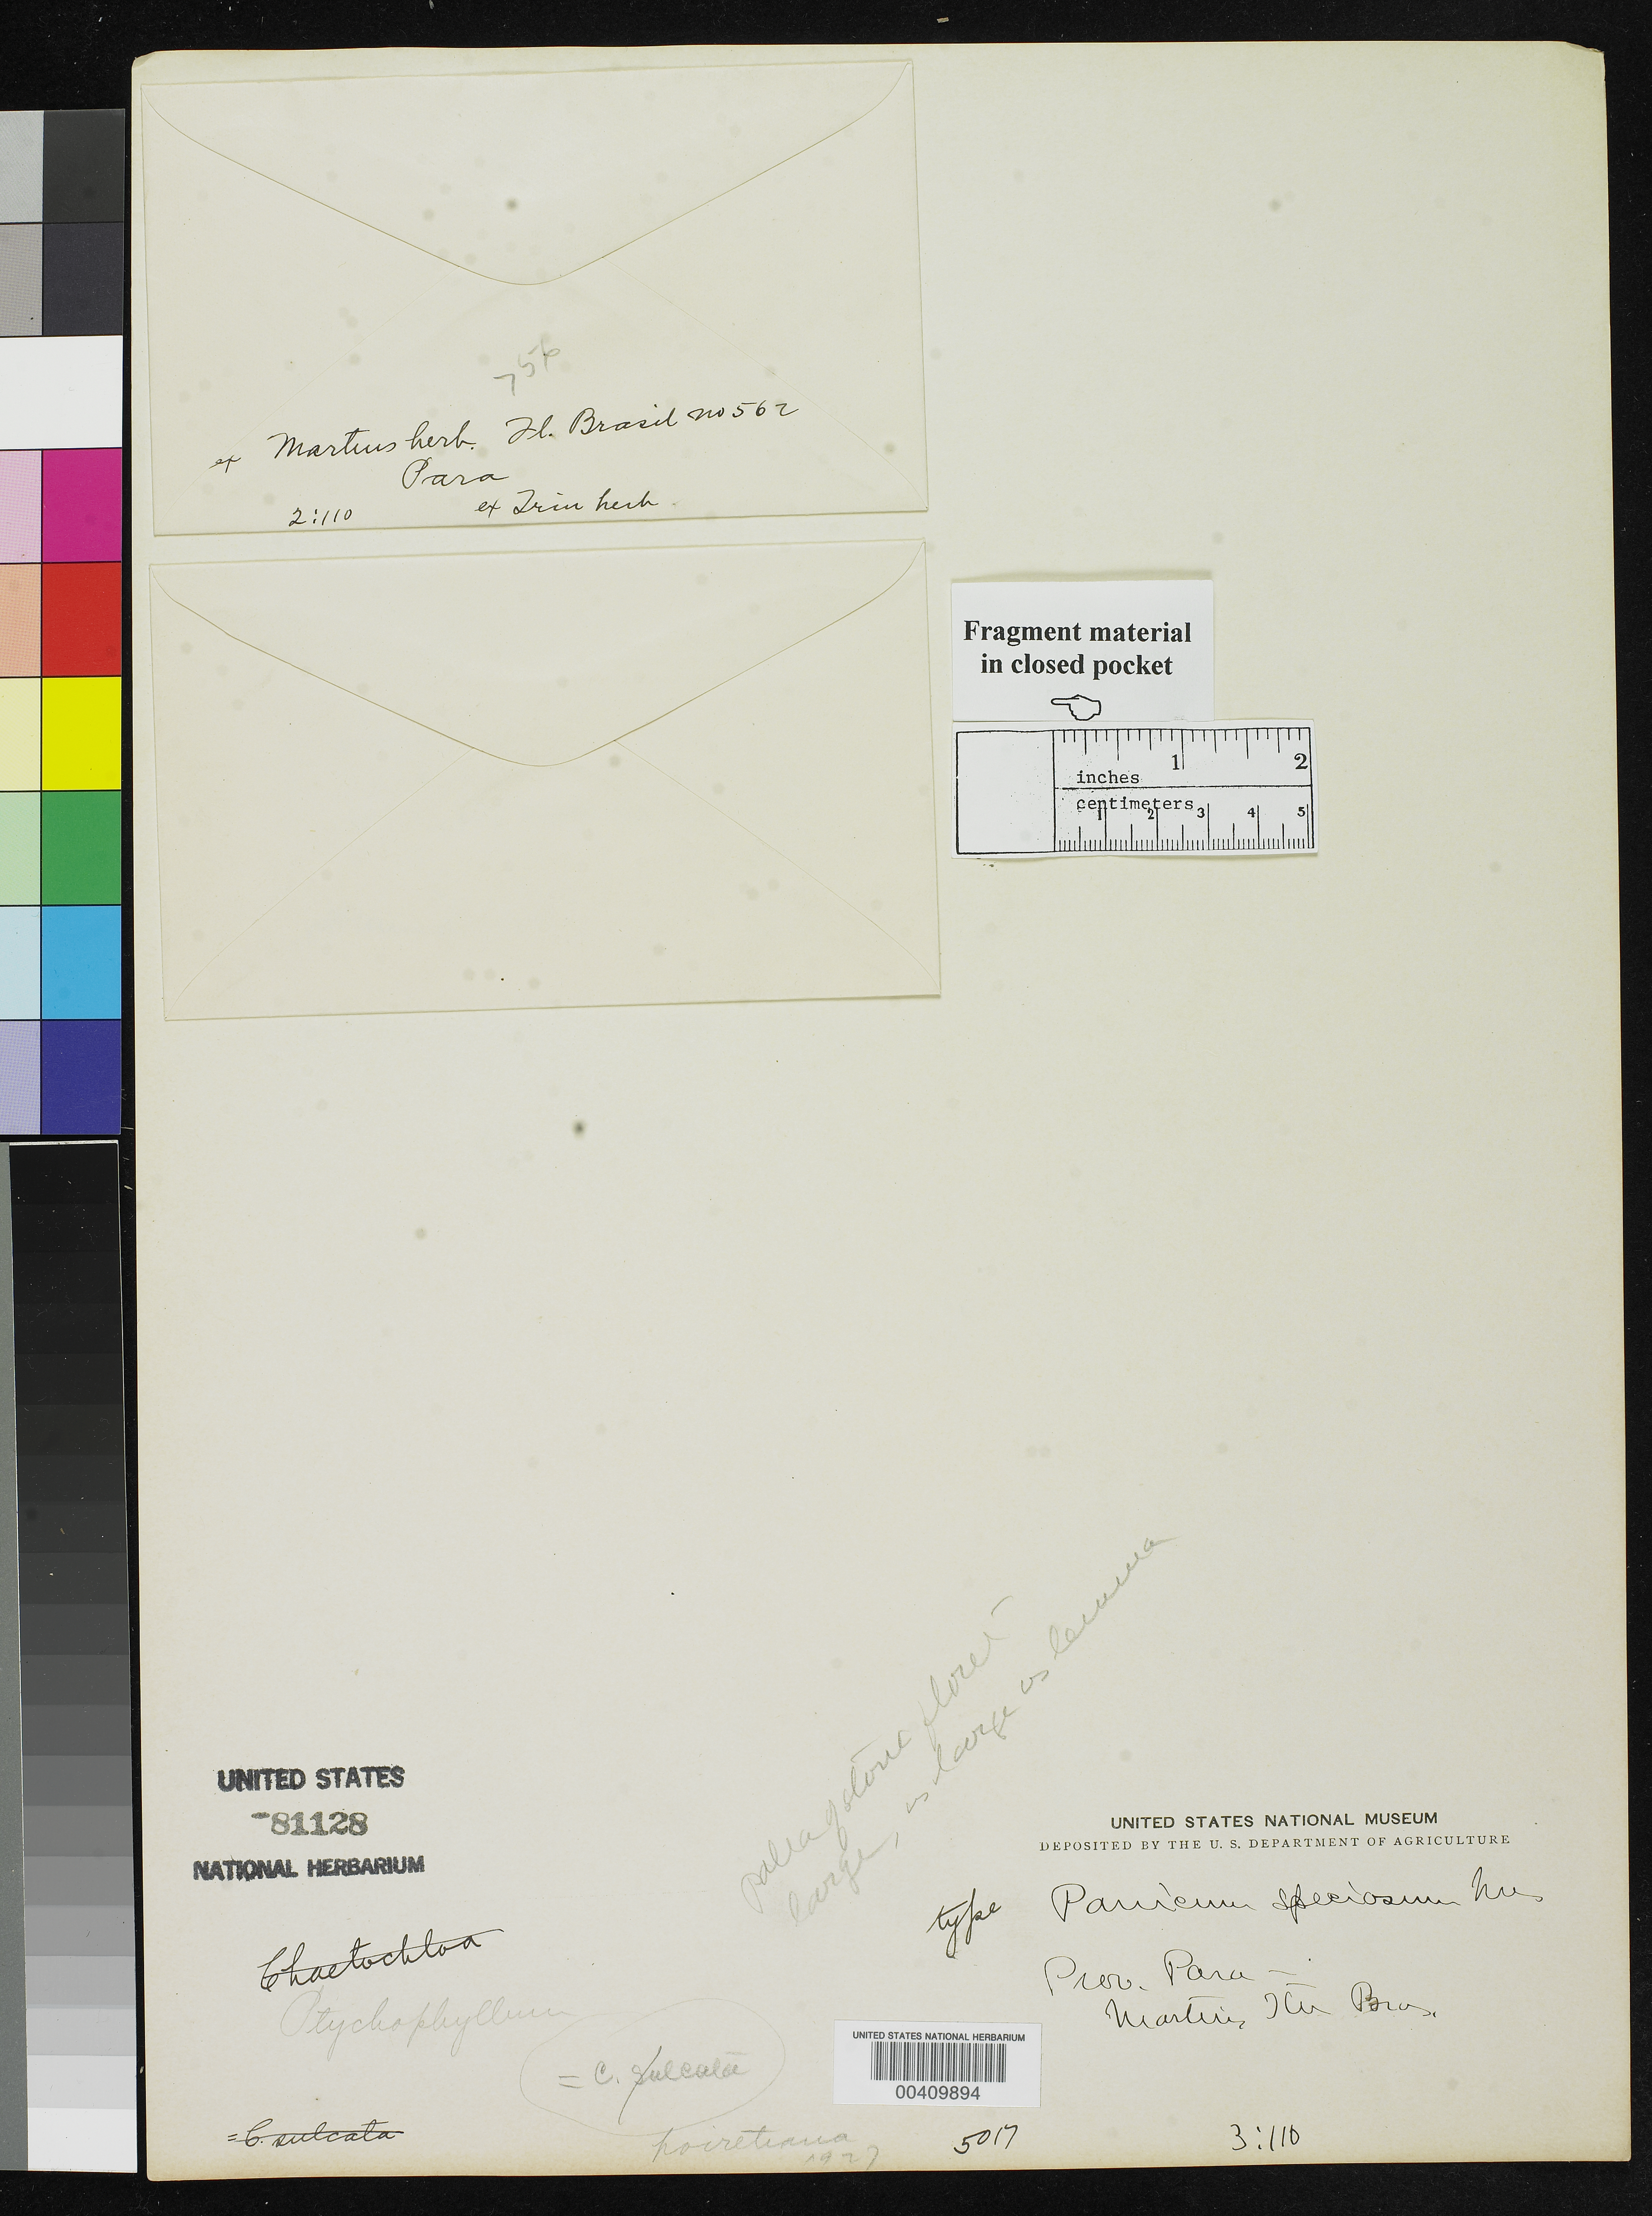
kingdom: Plantae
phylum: Tracheophyta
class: Liliopsida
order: Poales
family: Poaceae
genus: Panicum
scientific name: Panicum speciosum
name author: Nees ex Trin.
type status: Type Fragment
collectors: C. F. Martius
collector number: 562?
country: Brazil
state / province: Pará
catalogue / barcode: US 81128